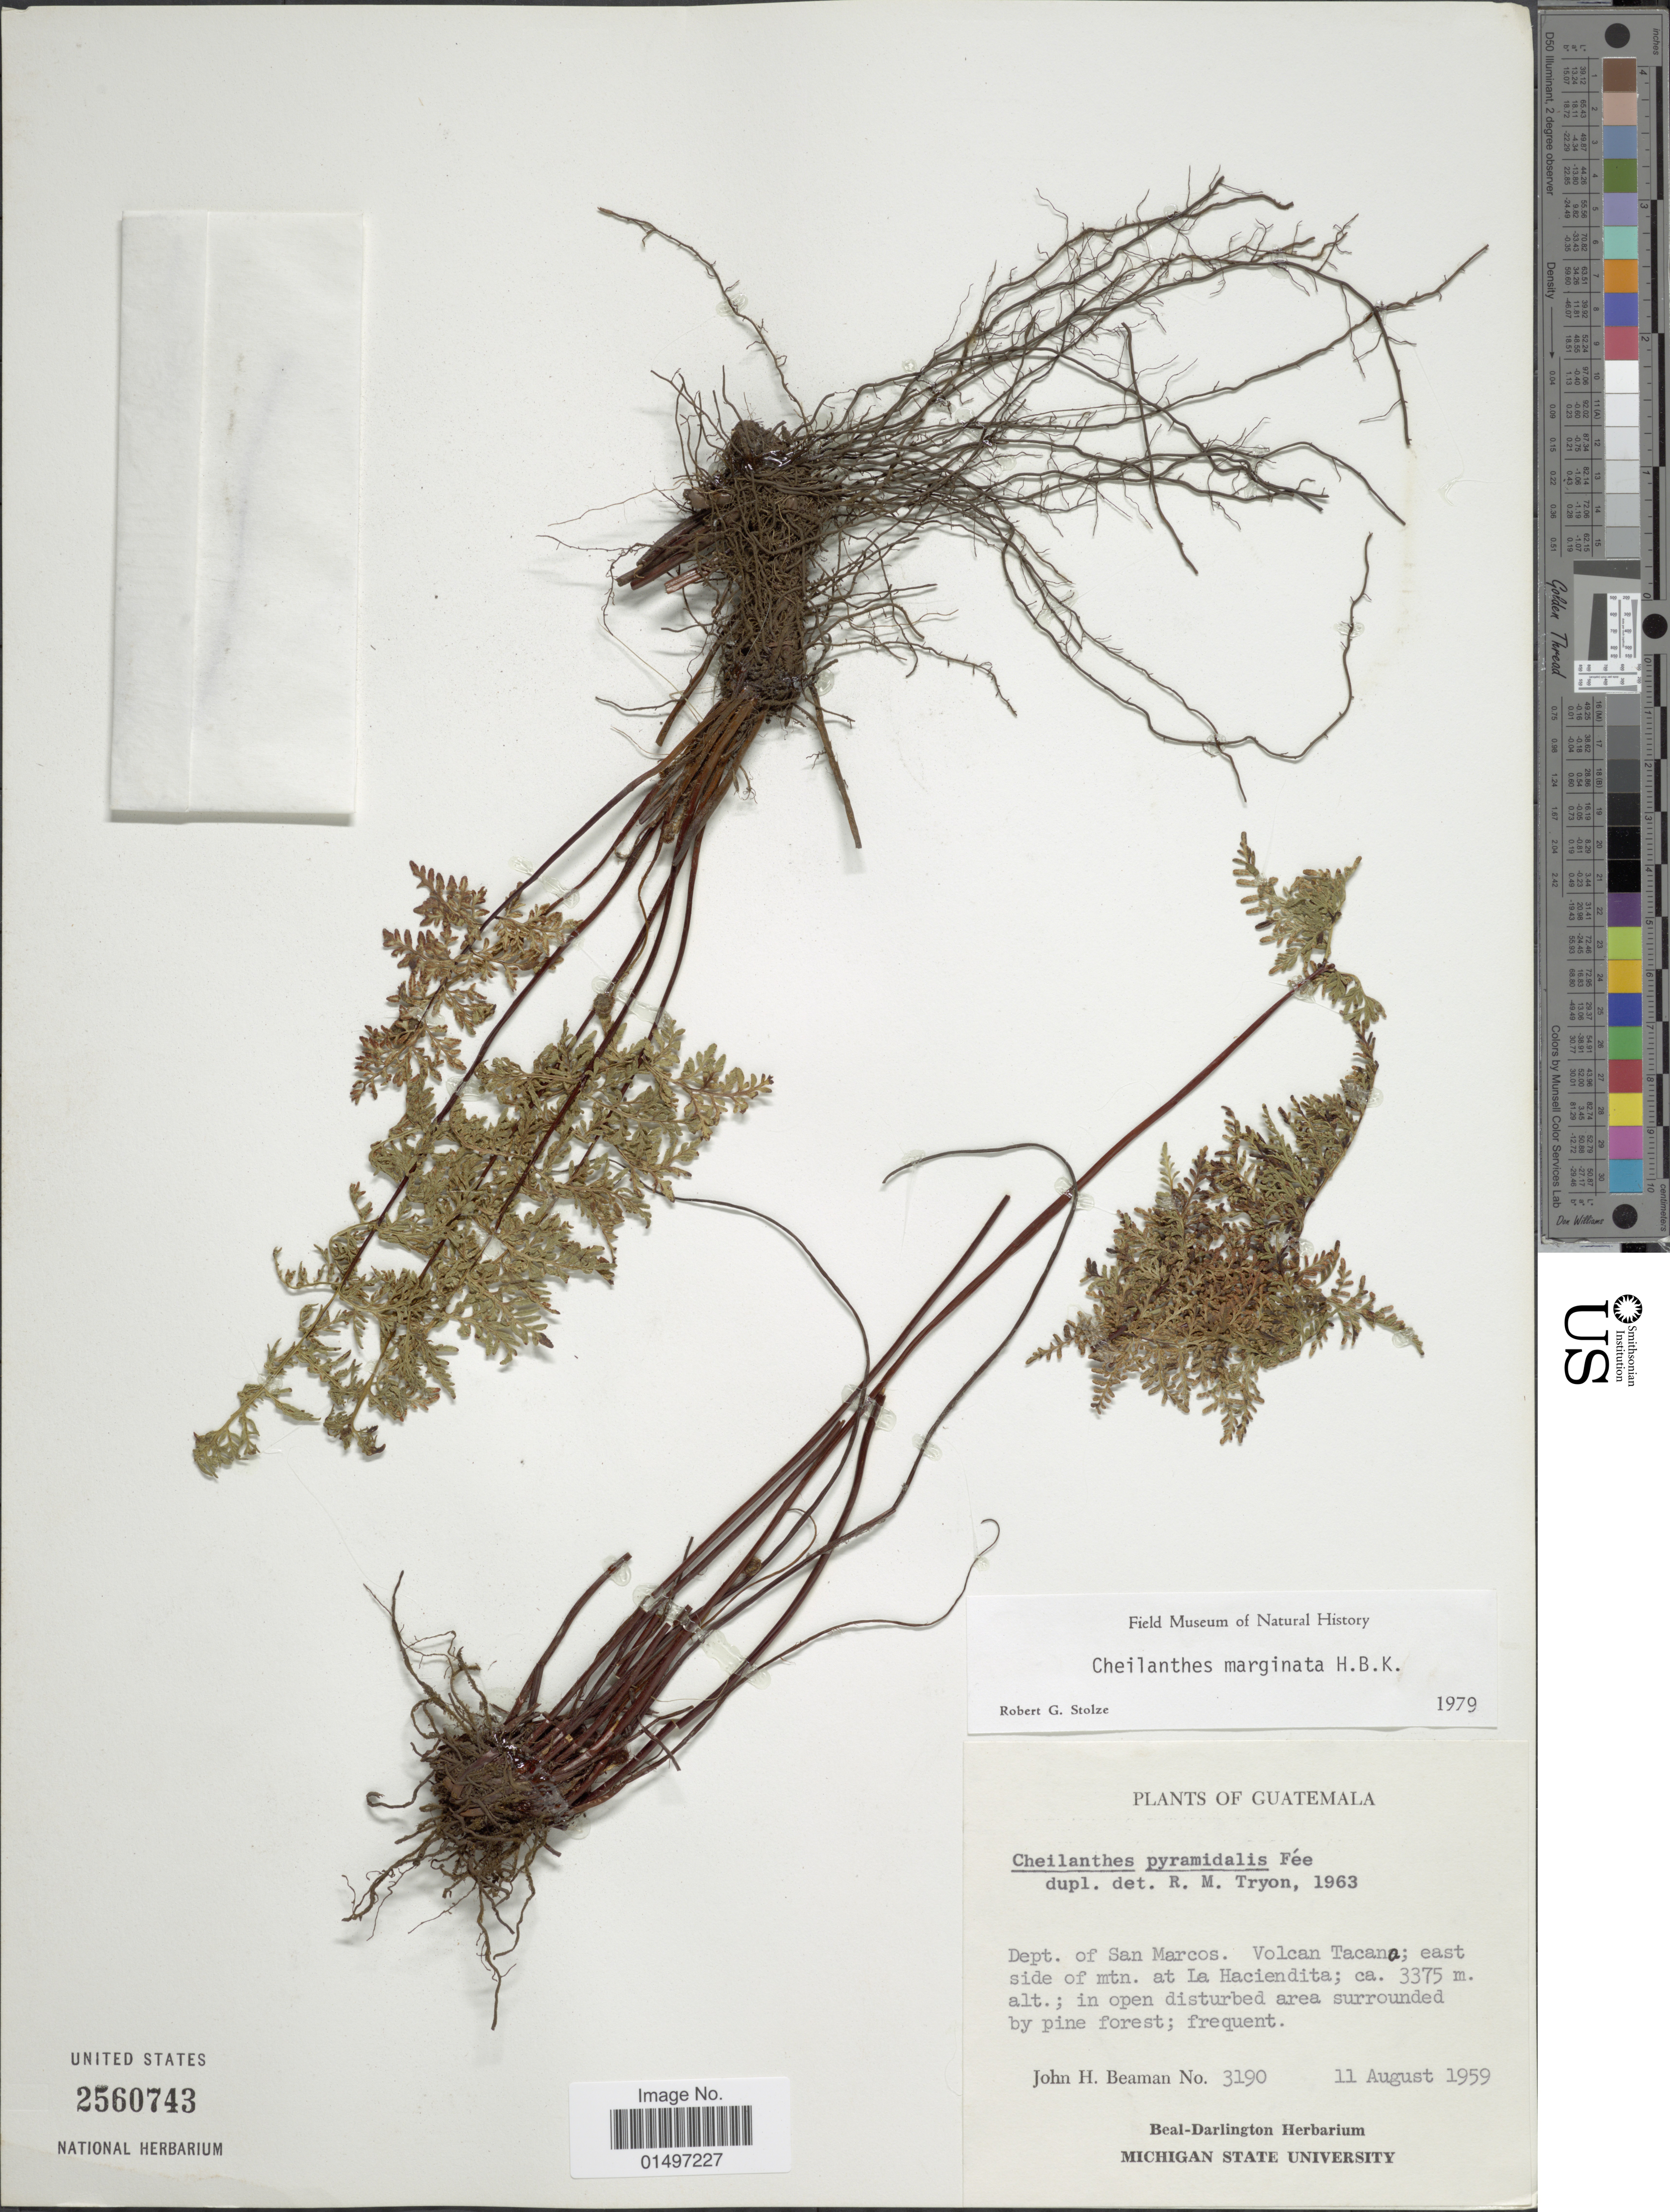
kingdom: Plantae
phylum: Tracheophyta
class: Polypodiopsida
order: Polypodiales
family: Pteridaceae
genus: Gaga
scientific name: Gaga marginata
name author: (Kunth) Fay W. Li & Windham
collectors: J. H. Beaman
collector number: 3190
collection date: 1959-08-11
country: Guatemala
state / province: San Marcos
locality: Dept. of San Marcos. Volcan Tacana; east side of mtn. at La Haciendita.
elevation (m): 3375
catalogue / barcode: US 2560743